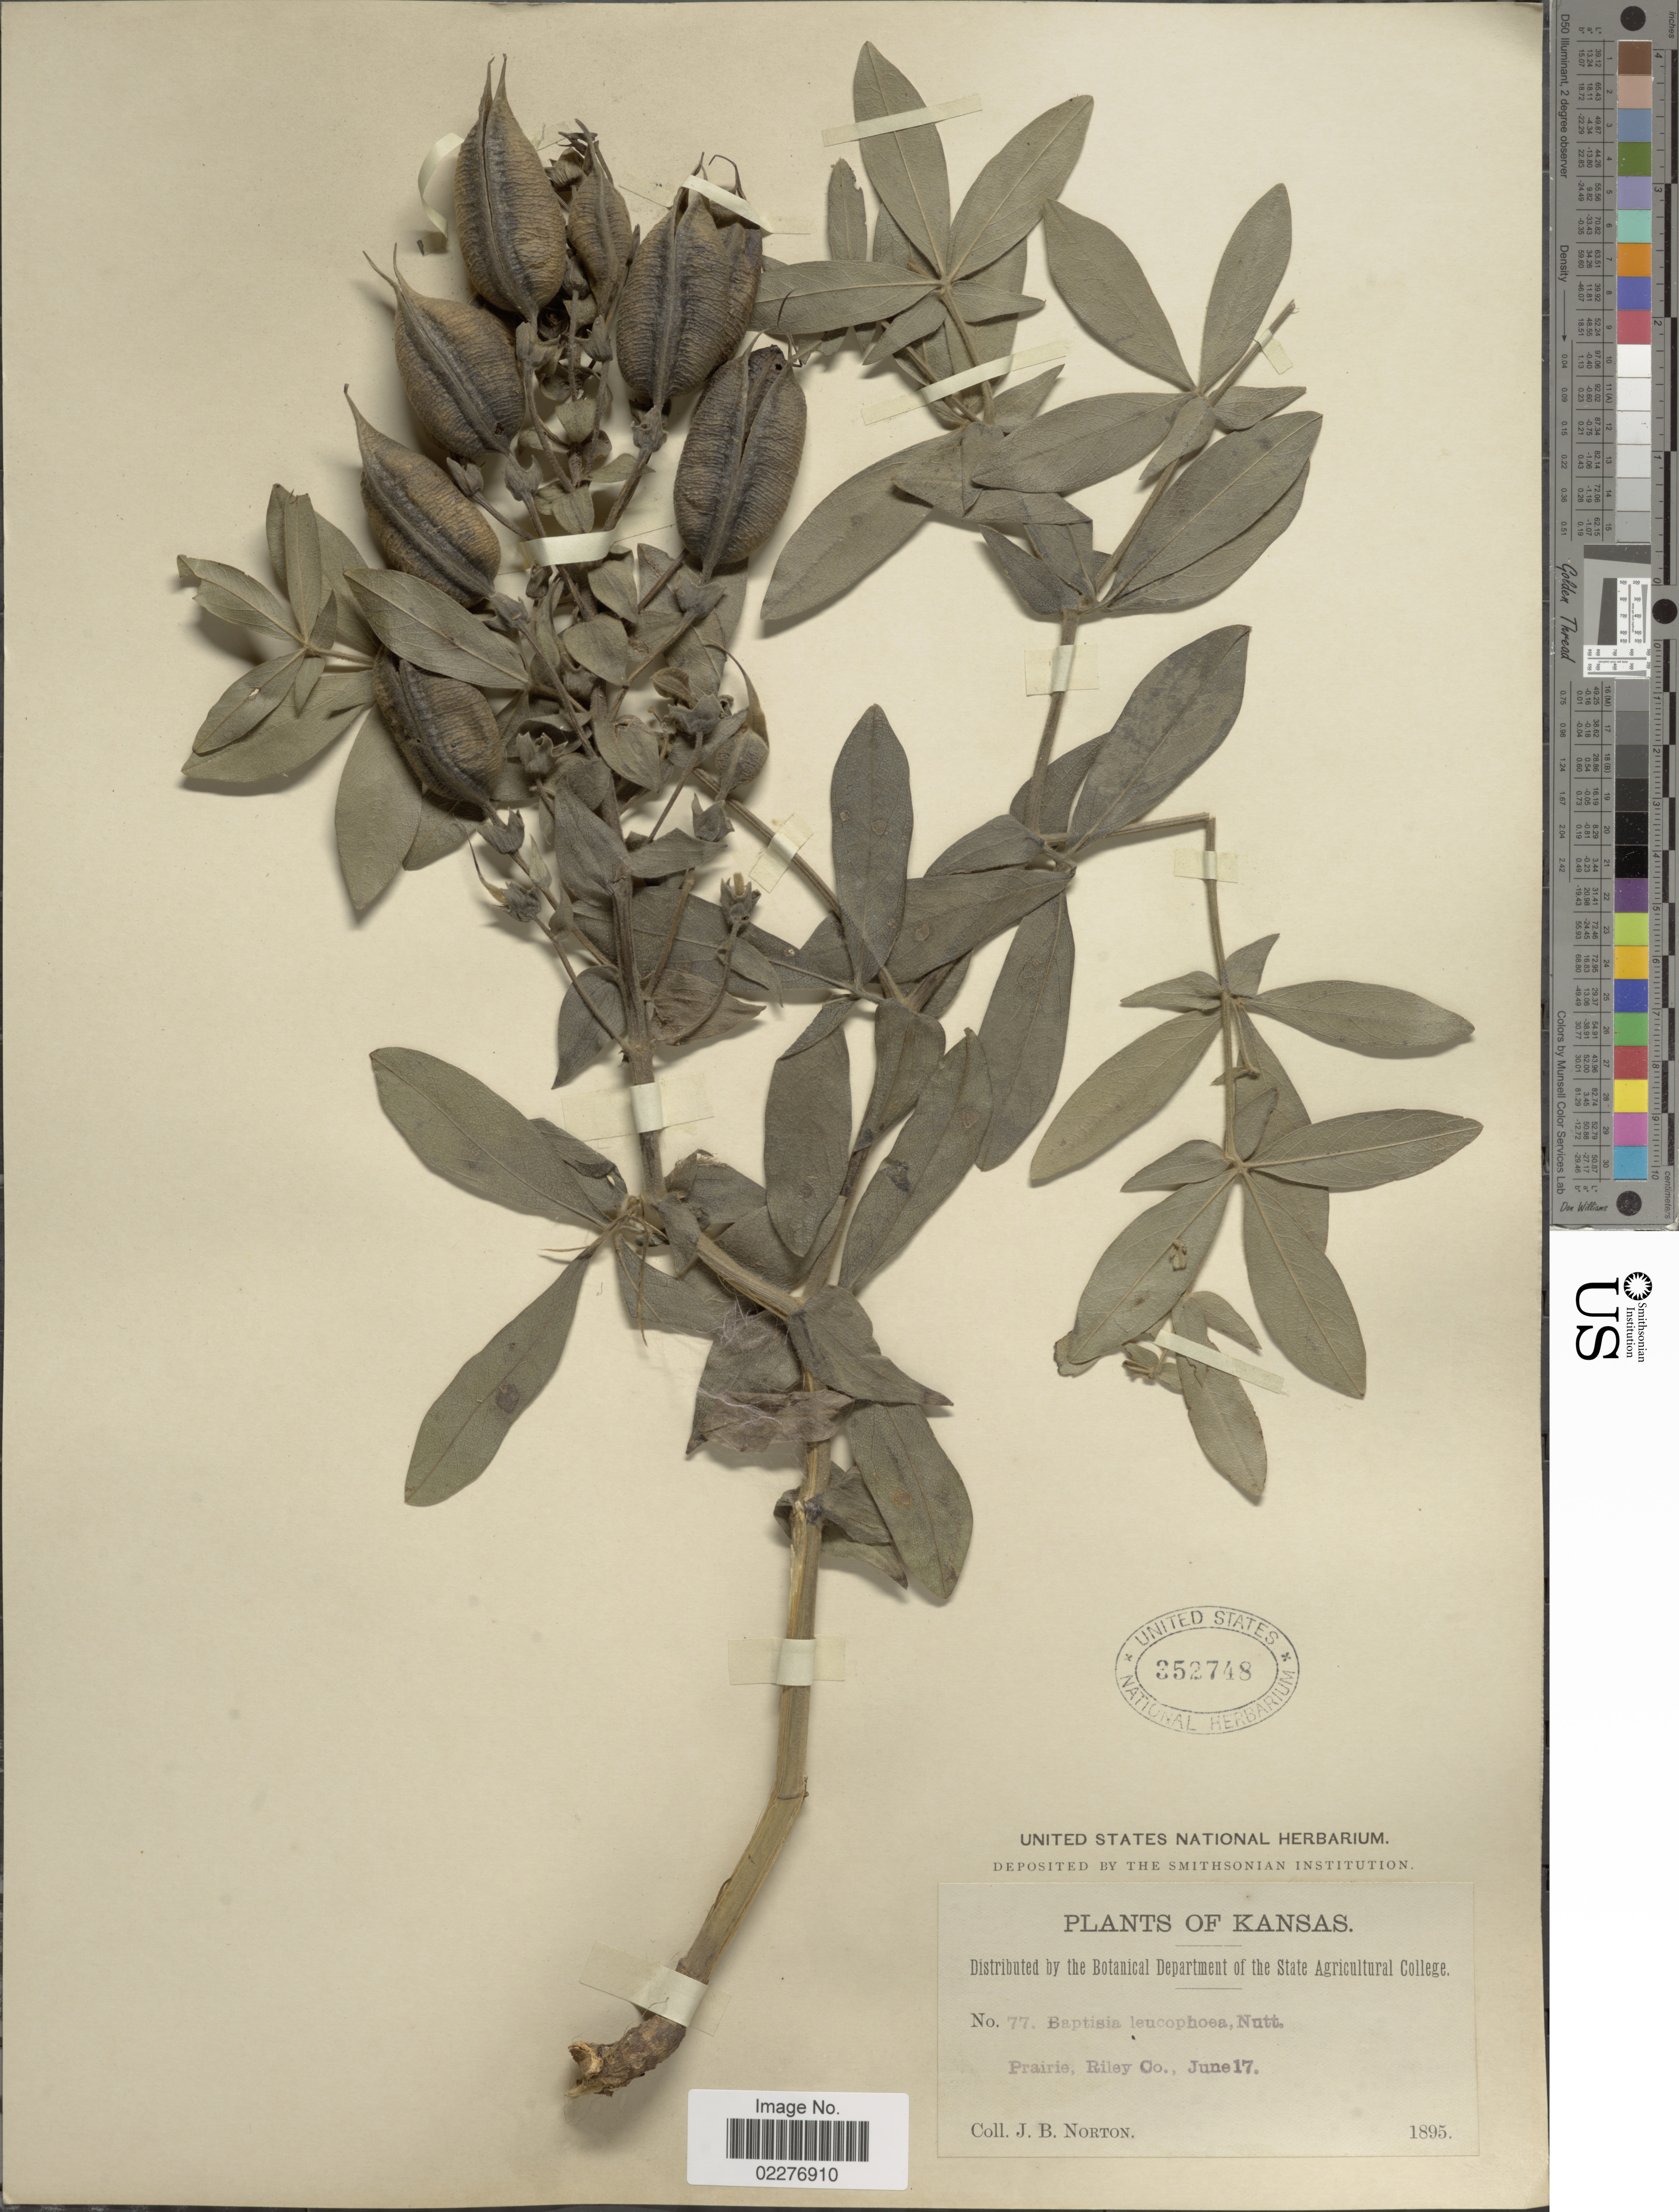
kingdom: Plantae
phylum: Tracheophyta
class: Magnoliopsida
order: Fabales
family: Fabaceae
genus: Baptisia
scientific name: Baptisia leucophaea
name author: Nutt.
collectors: J. B. Norton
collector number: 77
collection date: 1895-06-17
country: United States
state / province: Kansas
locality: Prairie, Riley Co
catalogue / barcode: US 352748